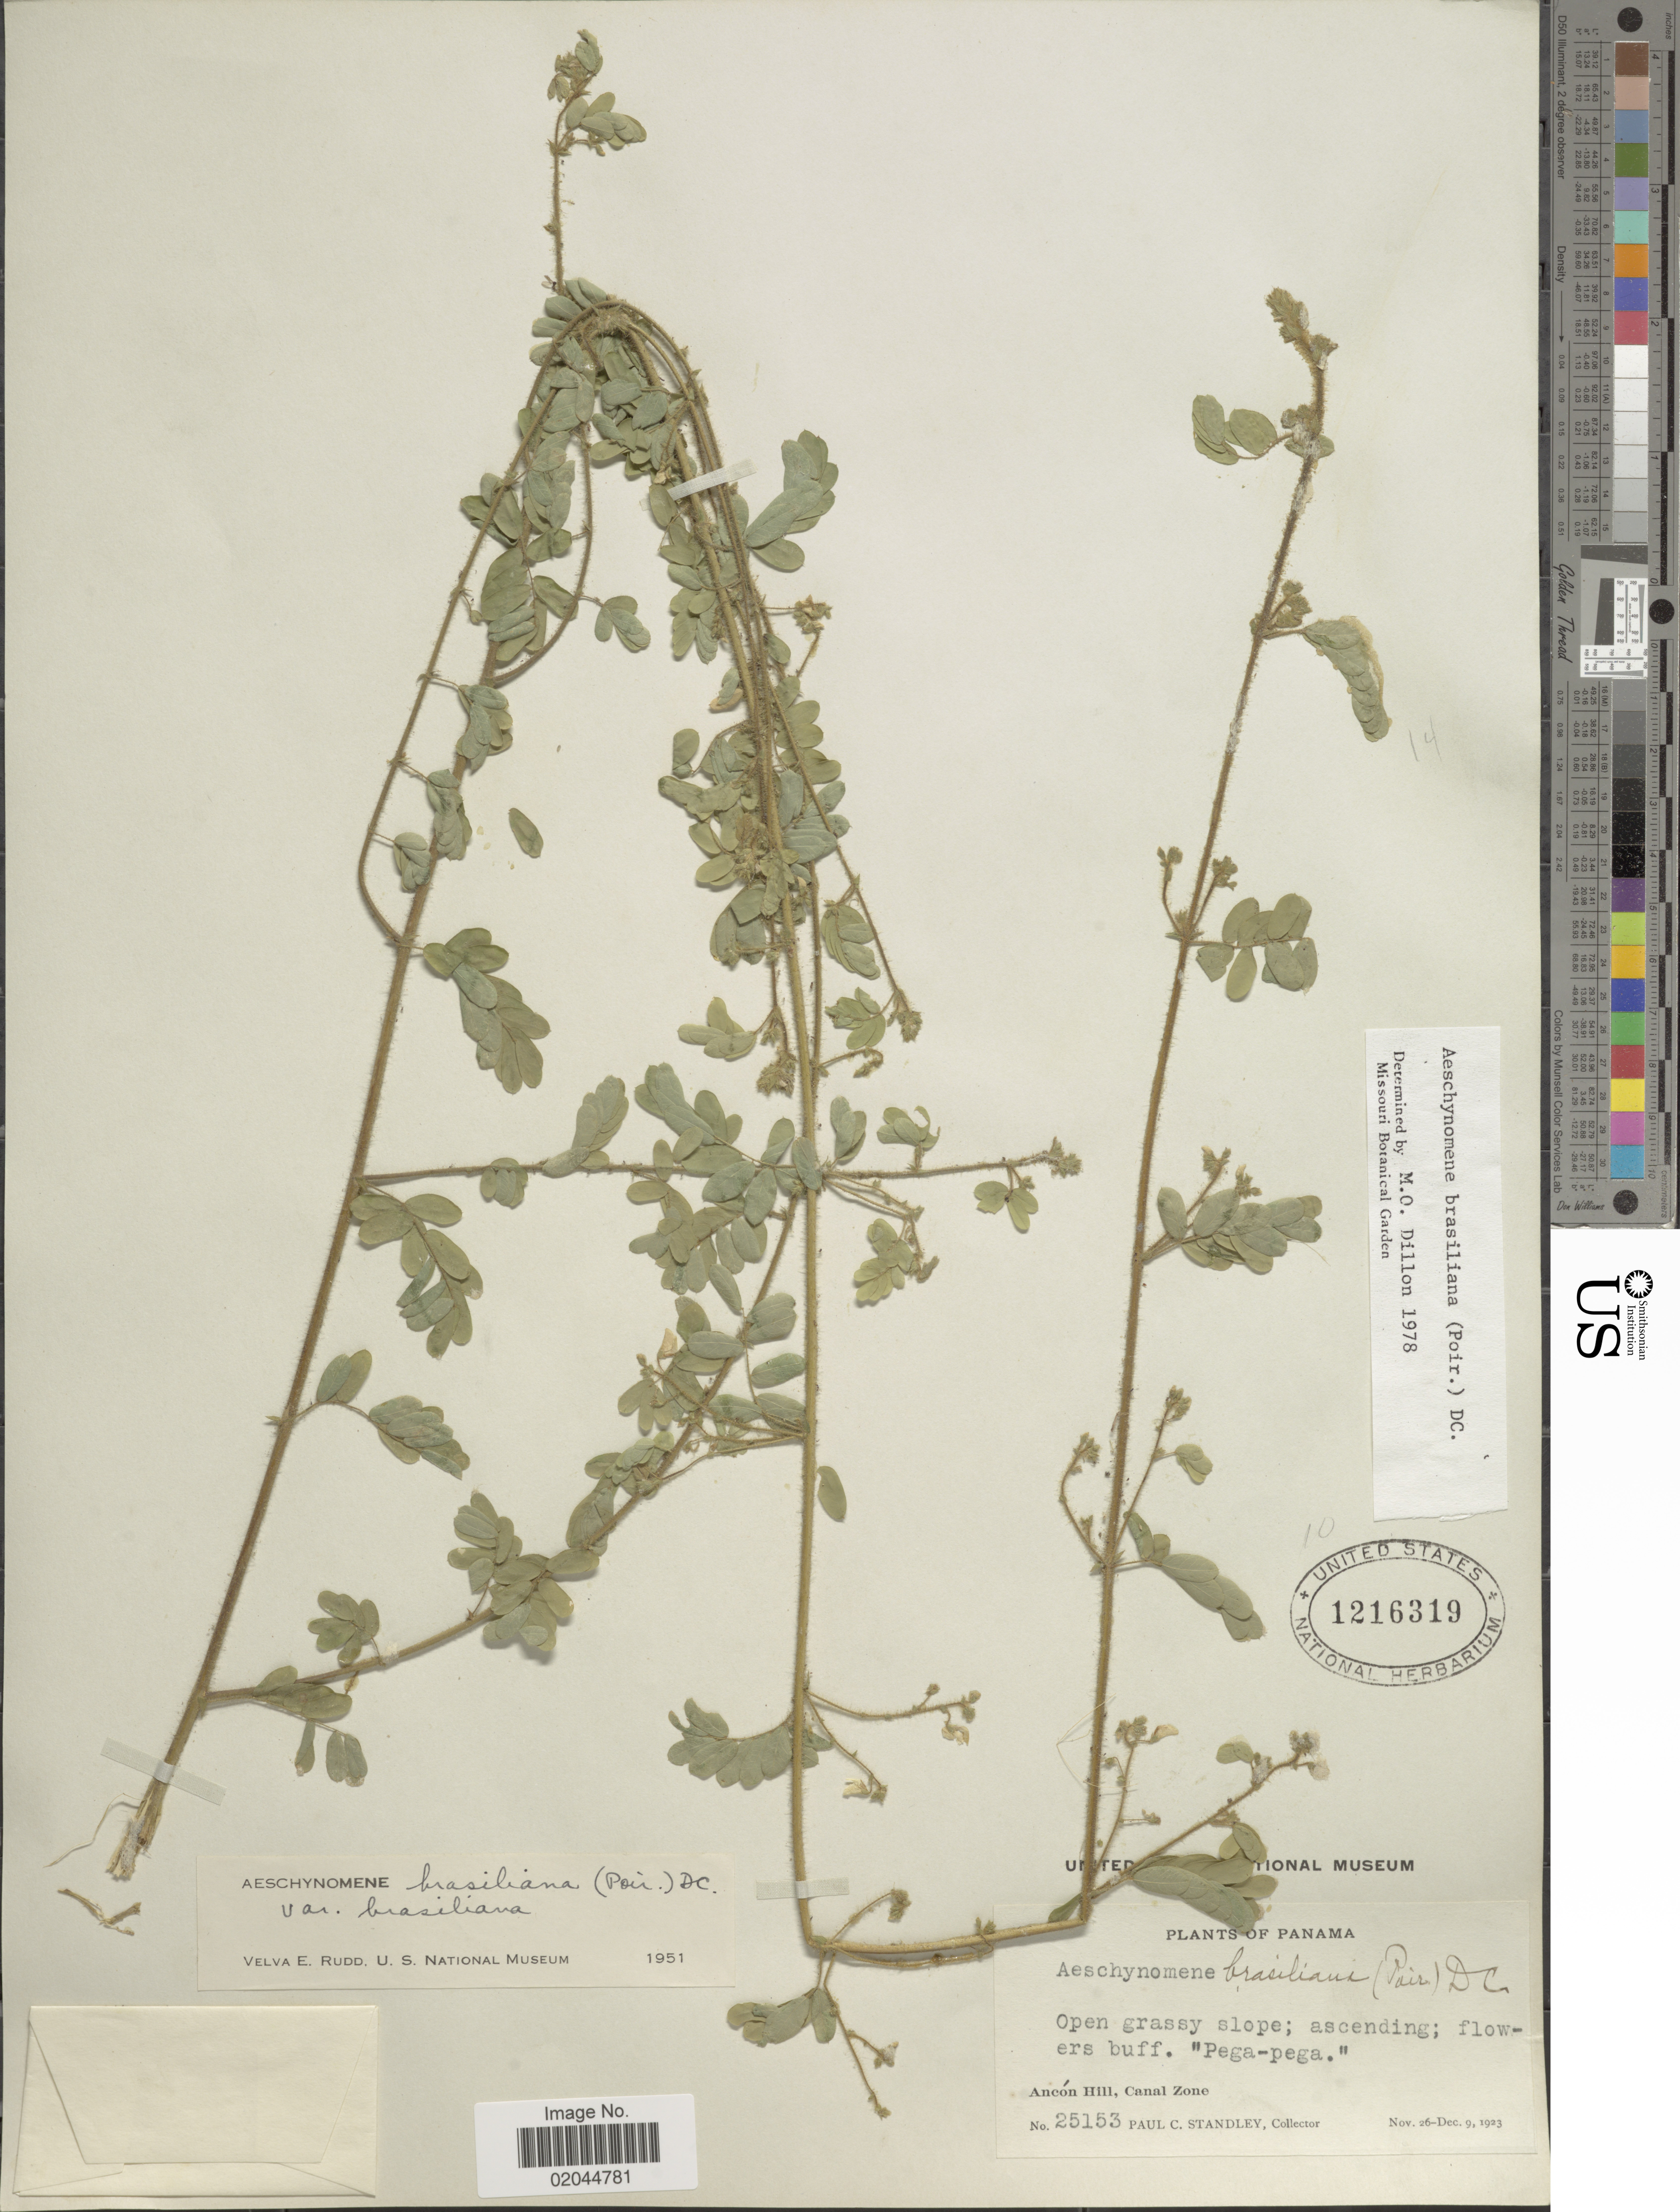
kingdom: Plantae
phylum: Tracheophyta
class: Magnoliopsida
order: Fabales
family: Fabaceae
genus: Aeschynomene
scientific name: Aeschynomene brasiliana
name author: (Poir.) DC.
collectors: P. C. Standley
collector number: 25153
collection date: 1923-11-26/1923-12-09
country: Panama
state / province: Colón / Panamá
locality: Ancon Hill, Canal Zone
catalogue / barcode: US 1216319